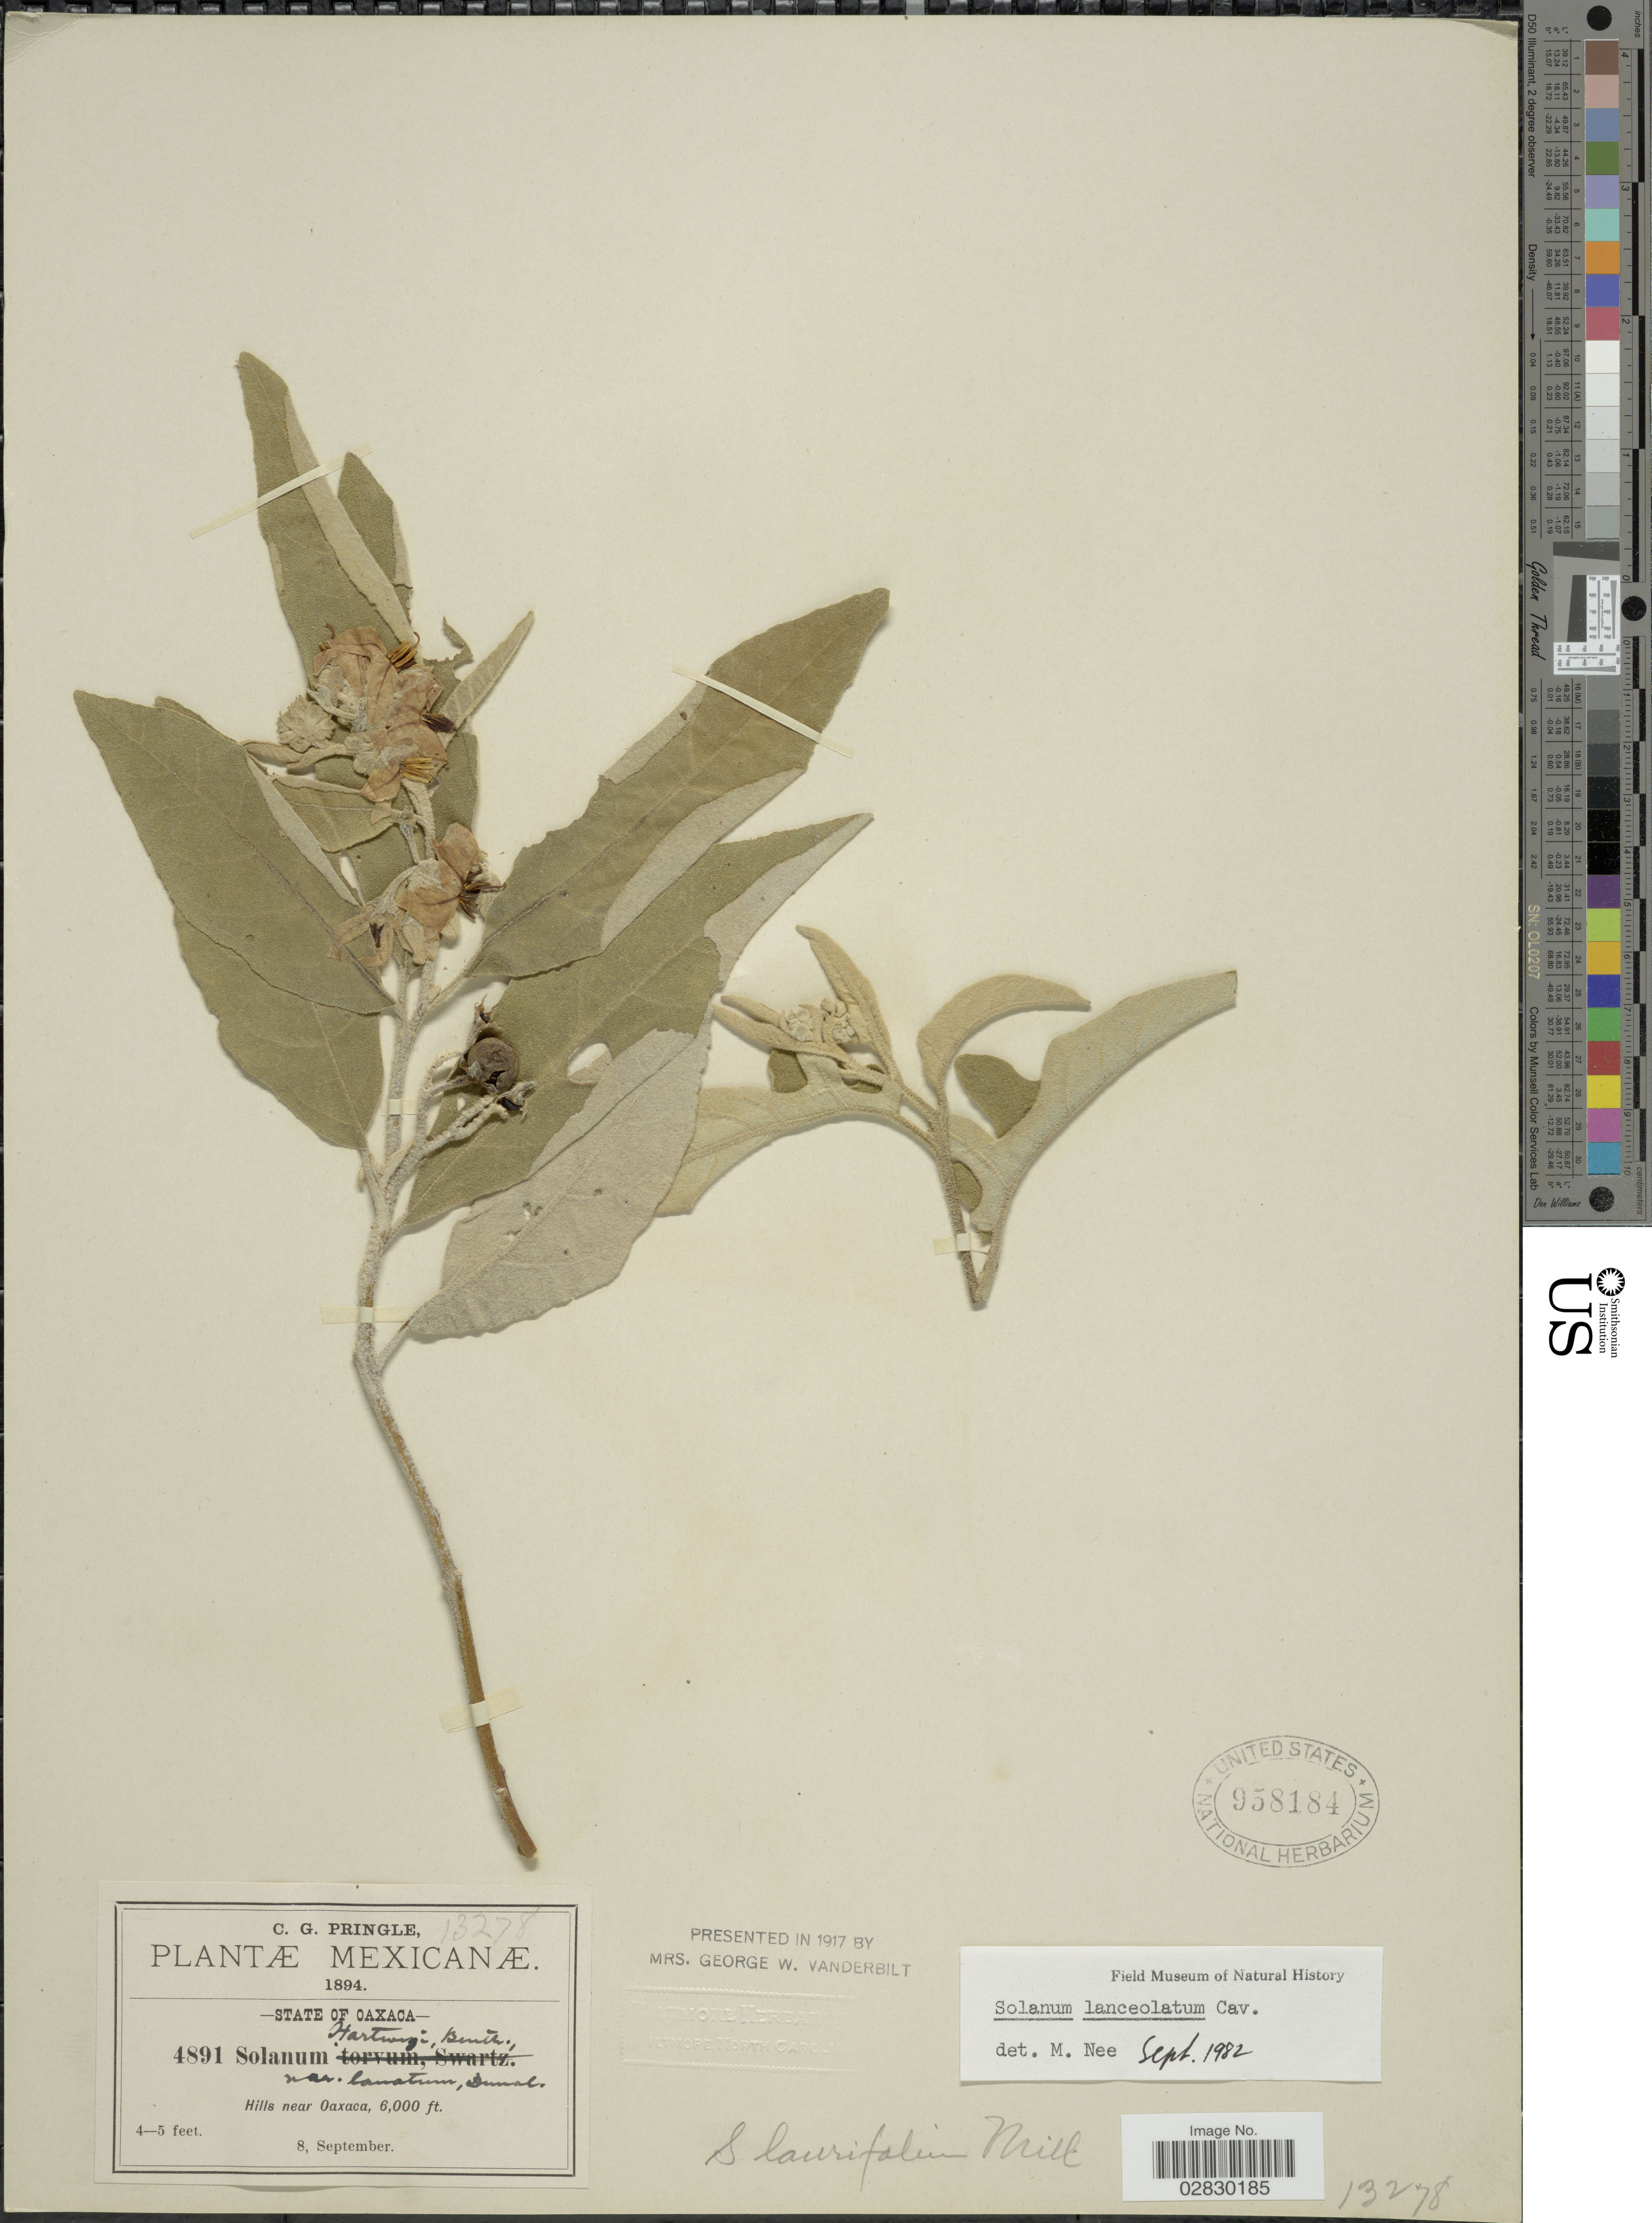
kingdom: Plantae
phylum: Tracheophyta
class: Magnoliopsida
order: Solanales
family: Solanaceae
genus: Solanum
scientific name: Solanum lanceolatum Berthault, nom. illeg.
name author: Berthault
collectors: C. G. Pringle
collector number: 4891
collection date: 1894-09-08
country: Mexico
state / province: Oaxaca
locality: Hills near Oaxaca.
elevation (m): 1829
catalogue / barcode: US 958184